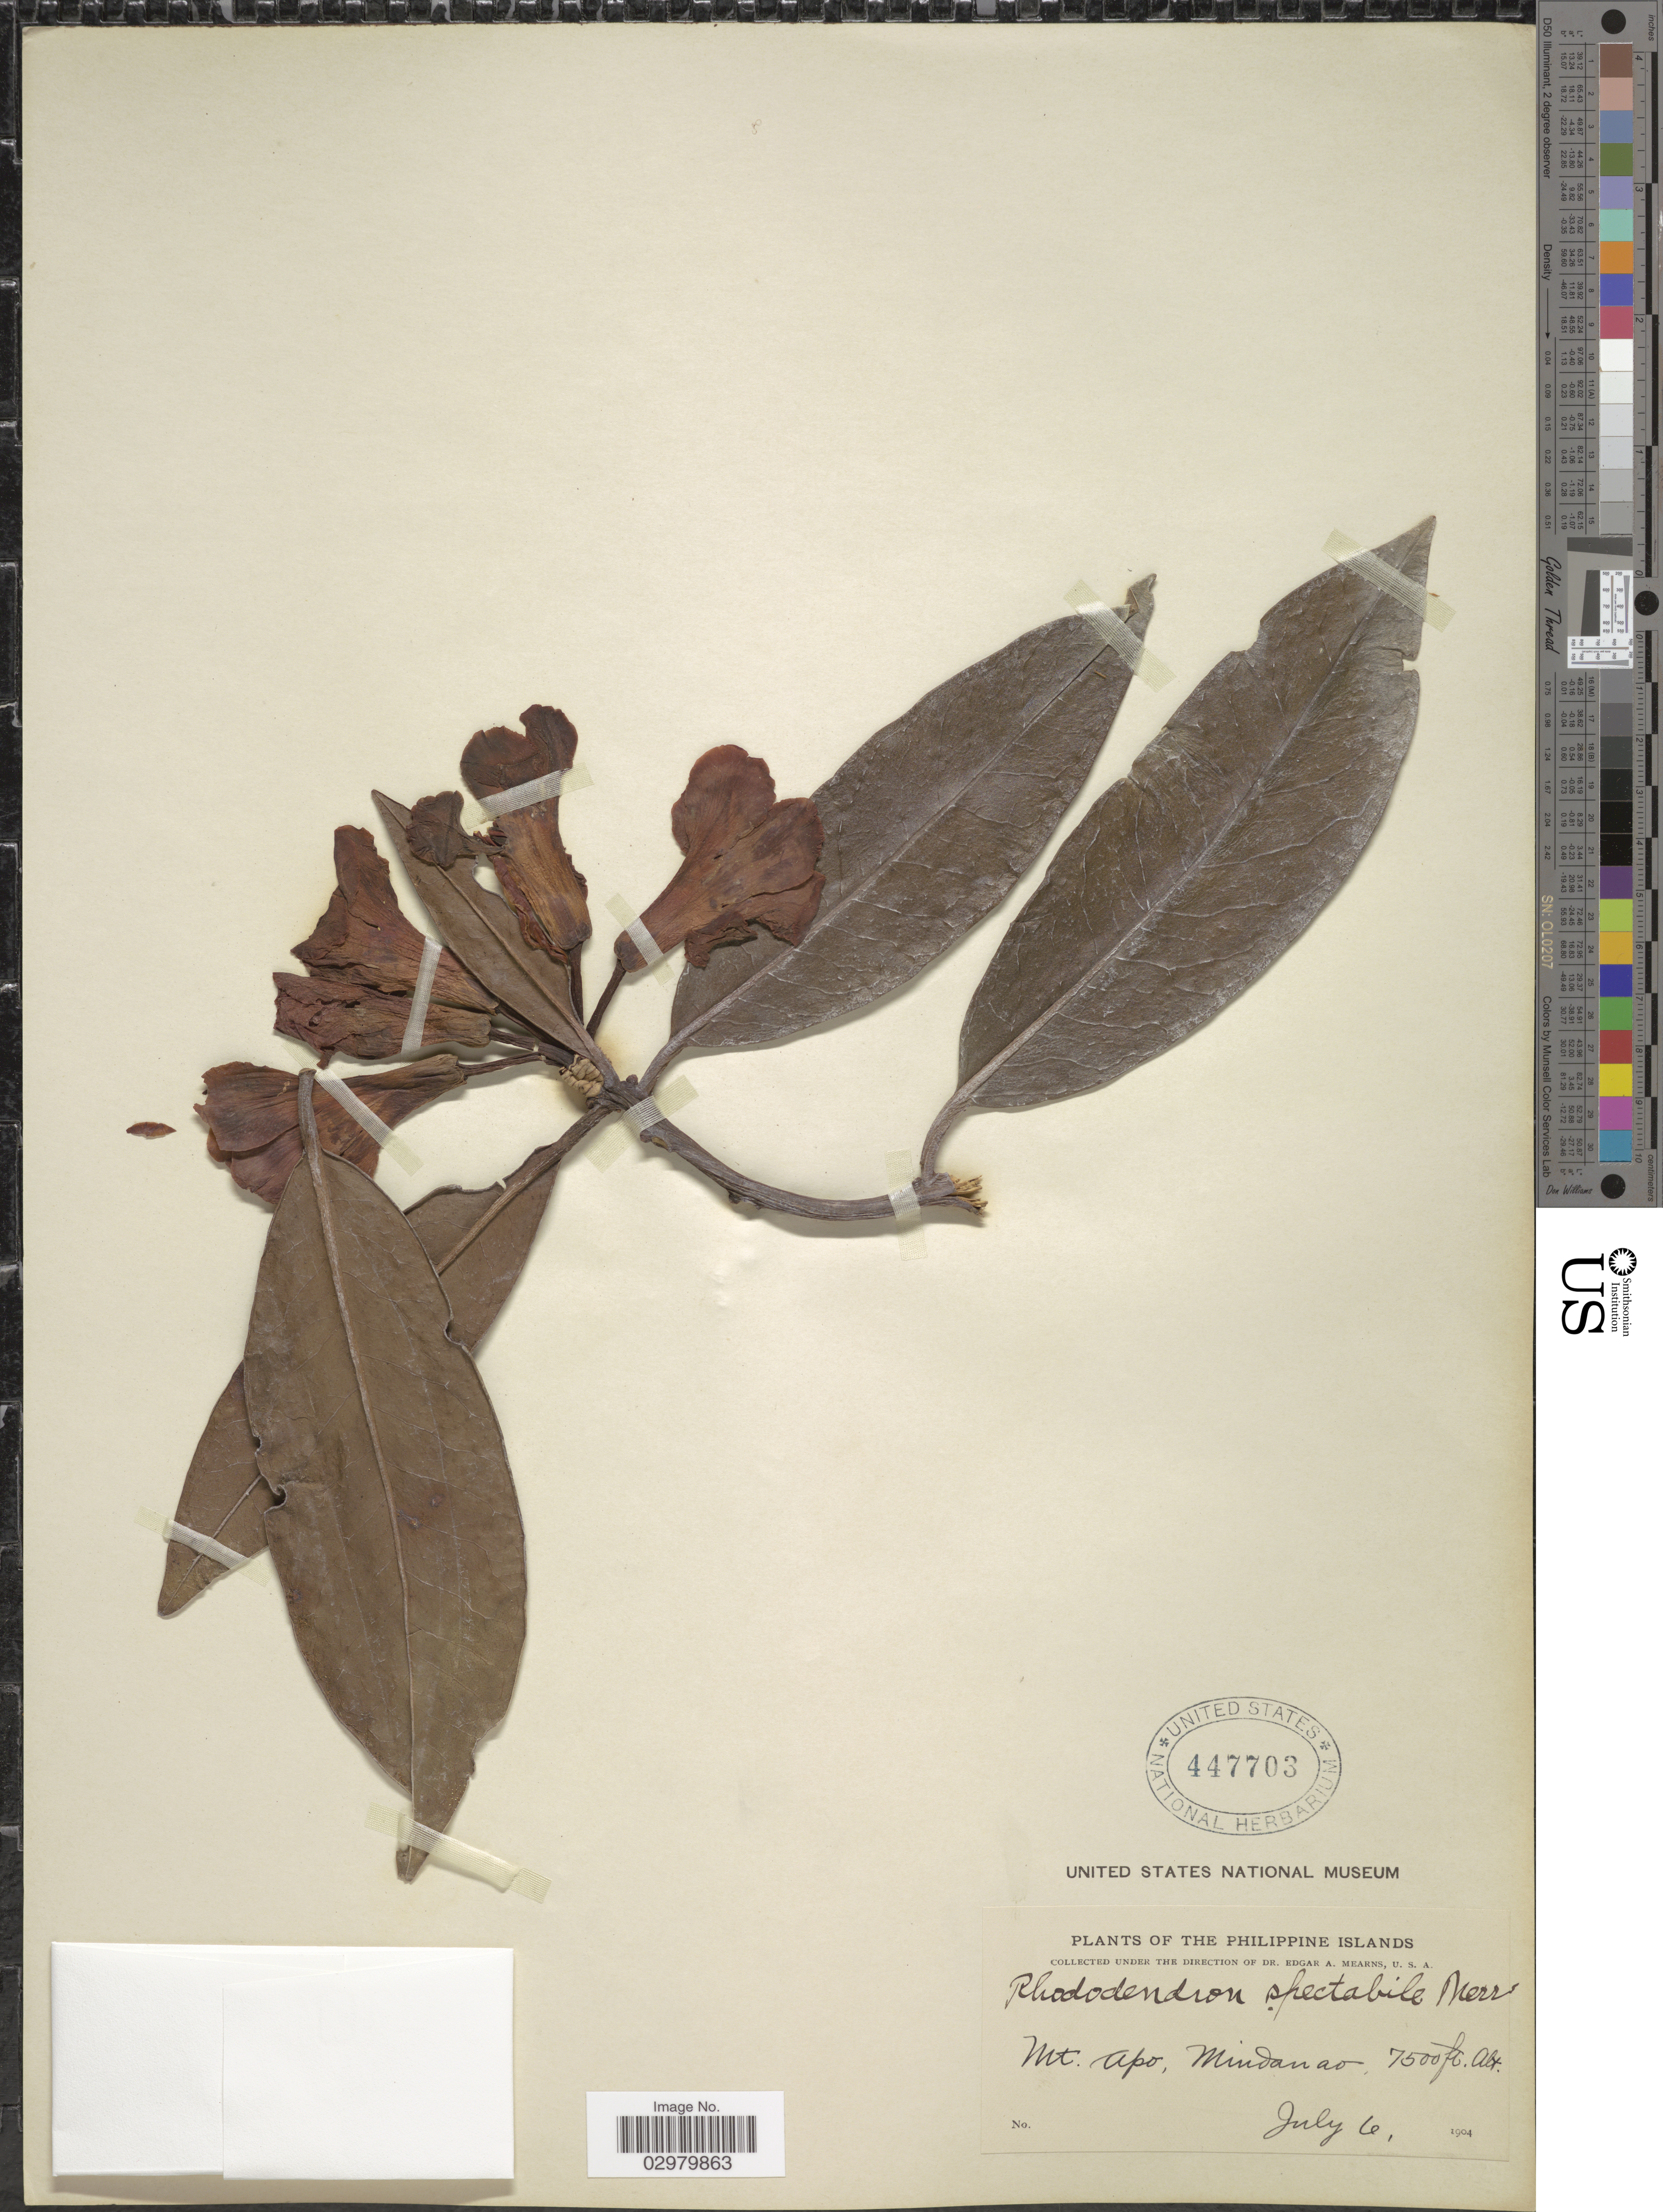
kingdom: Plantae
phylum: Tracheophyta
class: Magnoliopsida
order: Ericales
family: Ericaceae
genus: Rhododendron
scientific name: Rhododendron spectabile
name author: Merr.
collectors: E. A. Mearns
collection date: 1904-07-06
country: Philippines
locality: Mt. Apo, Mindanao.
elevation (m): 2286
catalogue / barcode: US 447703